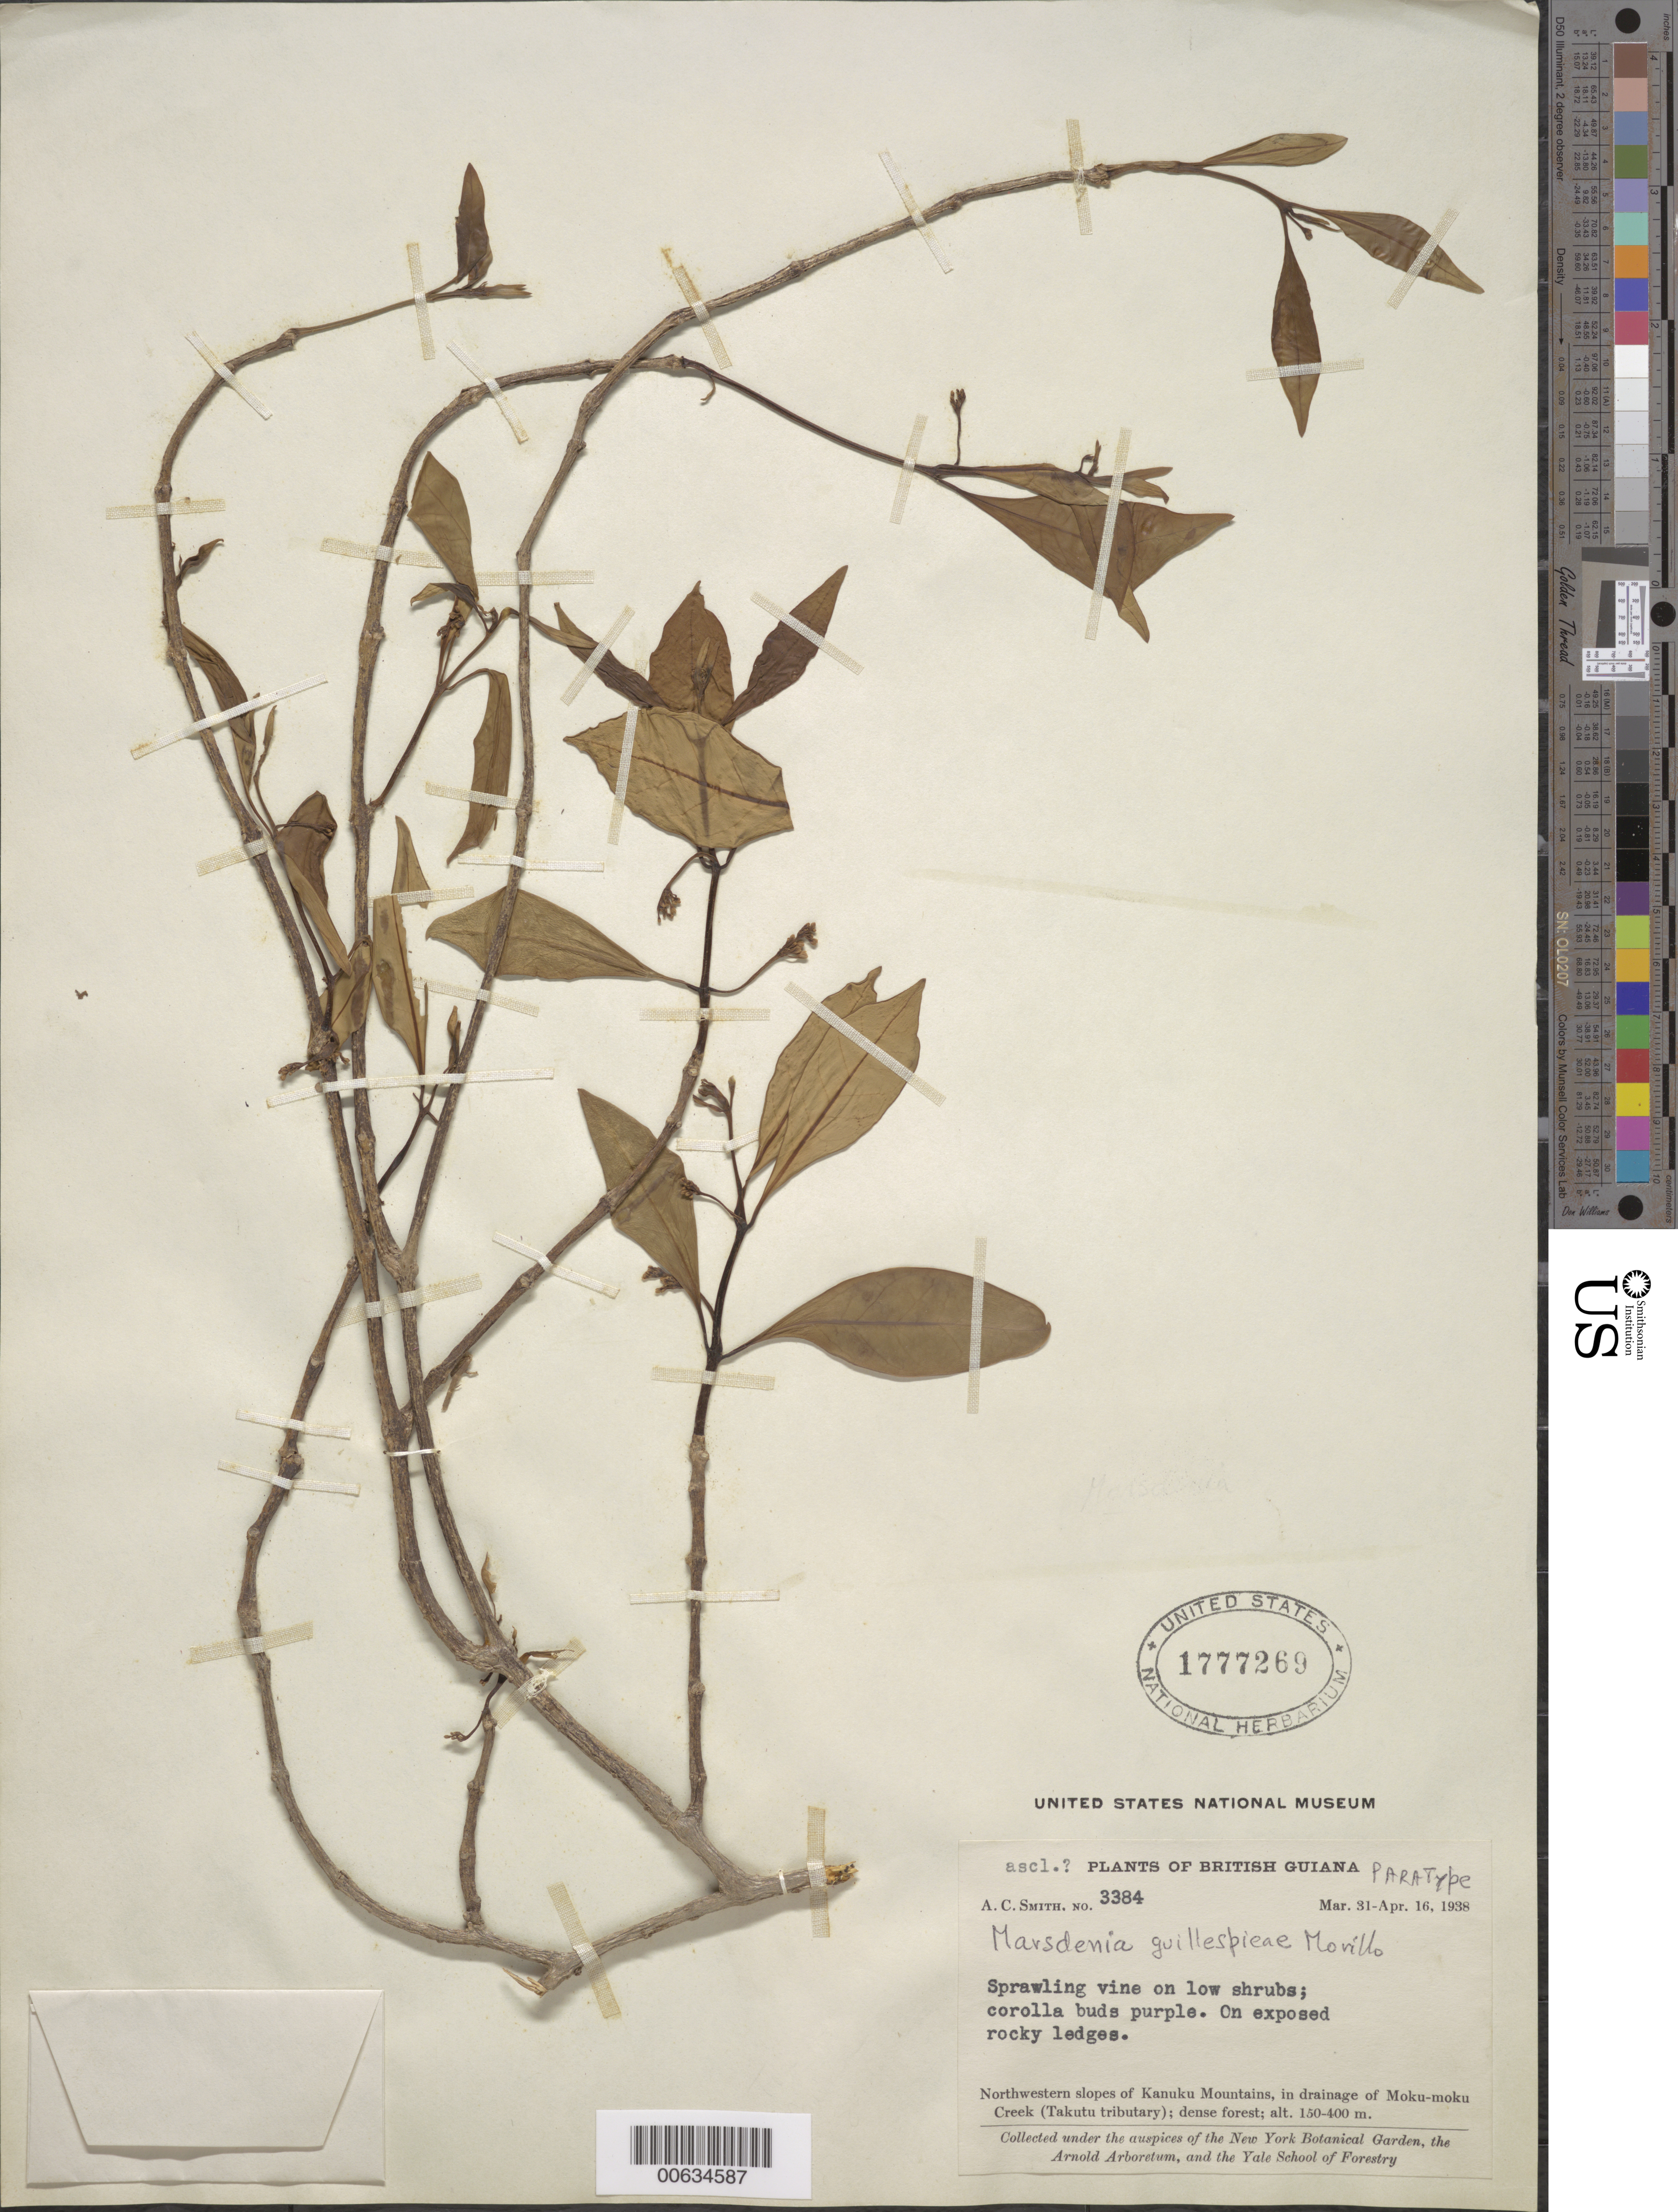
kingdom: Plantae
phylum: Tracheophyta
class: Magnoliopsida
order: Gentianales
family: Apocynaceae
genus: Marsdenia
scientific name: Marsdenia gillespieae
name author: Morillo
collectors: A. C. Smith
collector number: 3384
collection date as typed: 31-Mar-38 to 16-Apr-38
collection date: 1938-03-31/1938-04-16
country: Guyana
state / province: U. Takutu-U. Essequibo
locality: Kanuku Mts., NW slopes, in drainage of Moku-moku Creek (Takutu tributary)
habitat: Dense forest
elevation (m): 150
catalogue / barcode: US 1777269